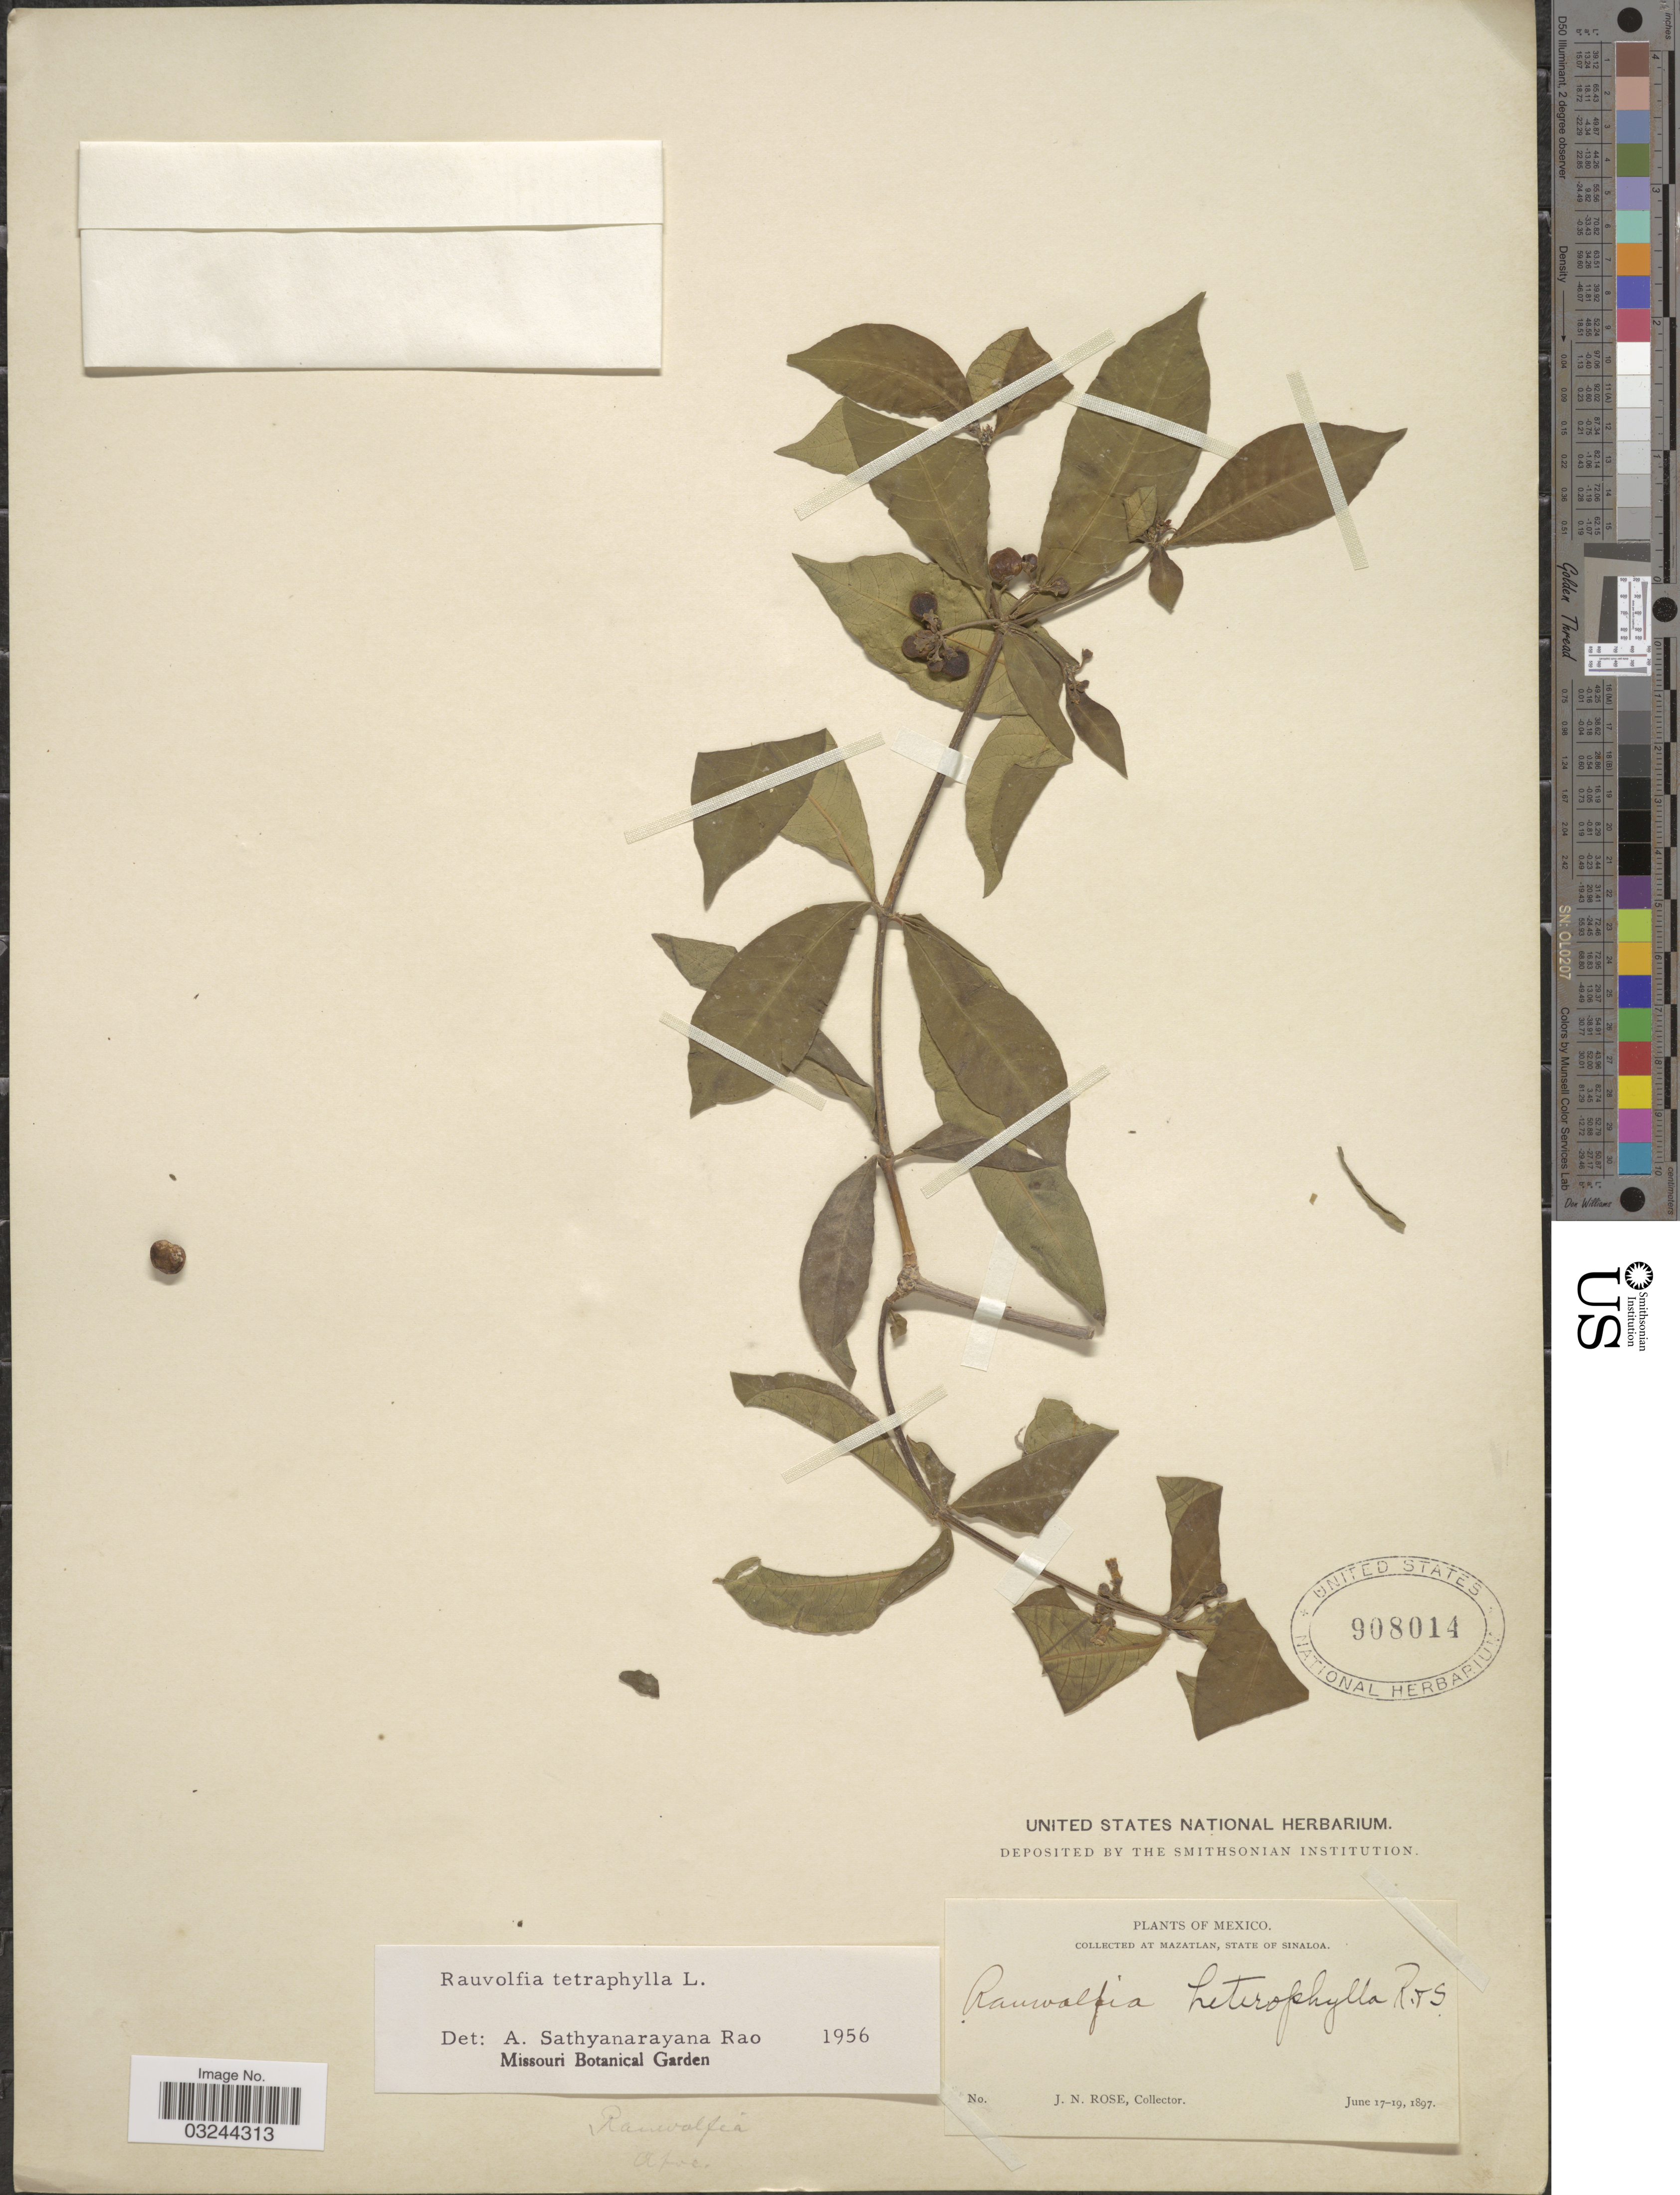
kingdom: Plantae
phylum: Tracheophyta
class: Magnoliopsida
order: Gentianales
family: Apocynaceae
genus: Rauvolfia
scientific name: Rauvolfia tetraphylla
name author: L.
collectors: J. N. Rose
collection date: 1897-06-17/1897-06-19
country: Mexico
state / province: Sinaloa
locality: Mazatlan.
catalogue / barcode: US 908014